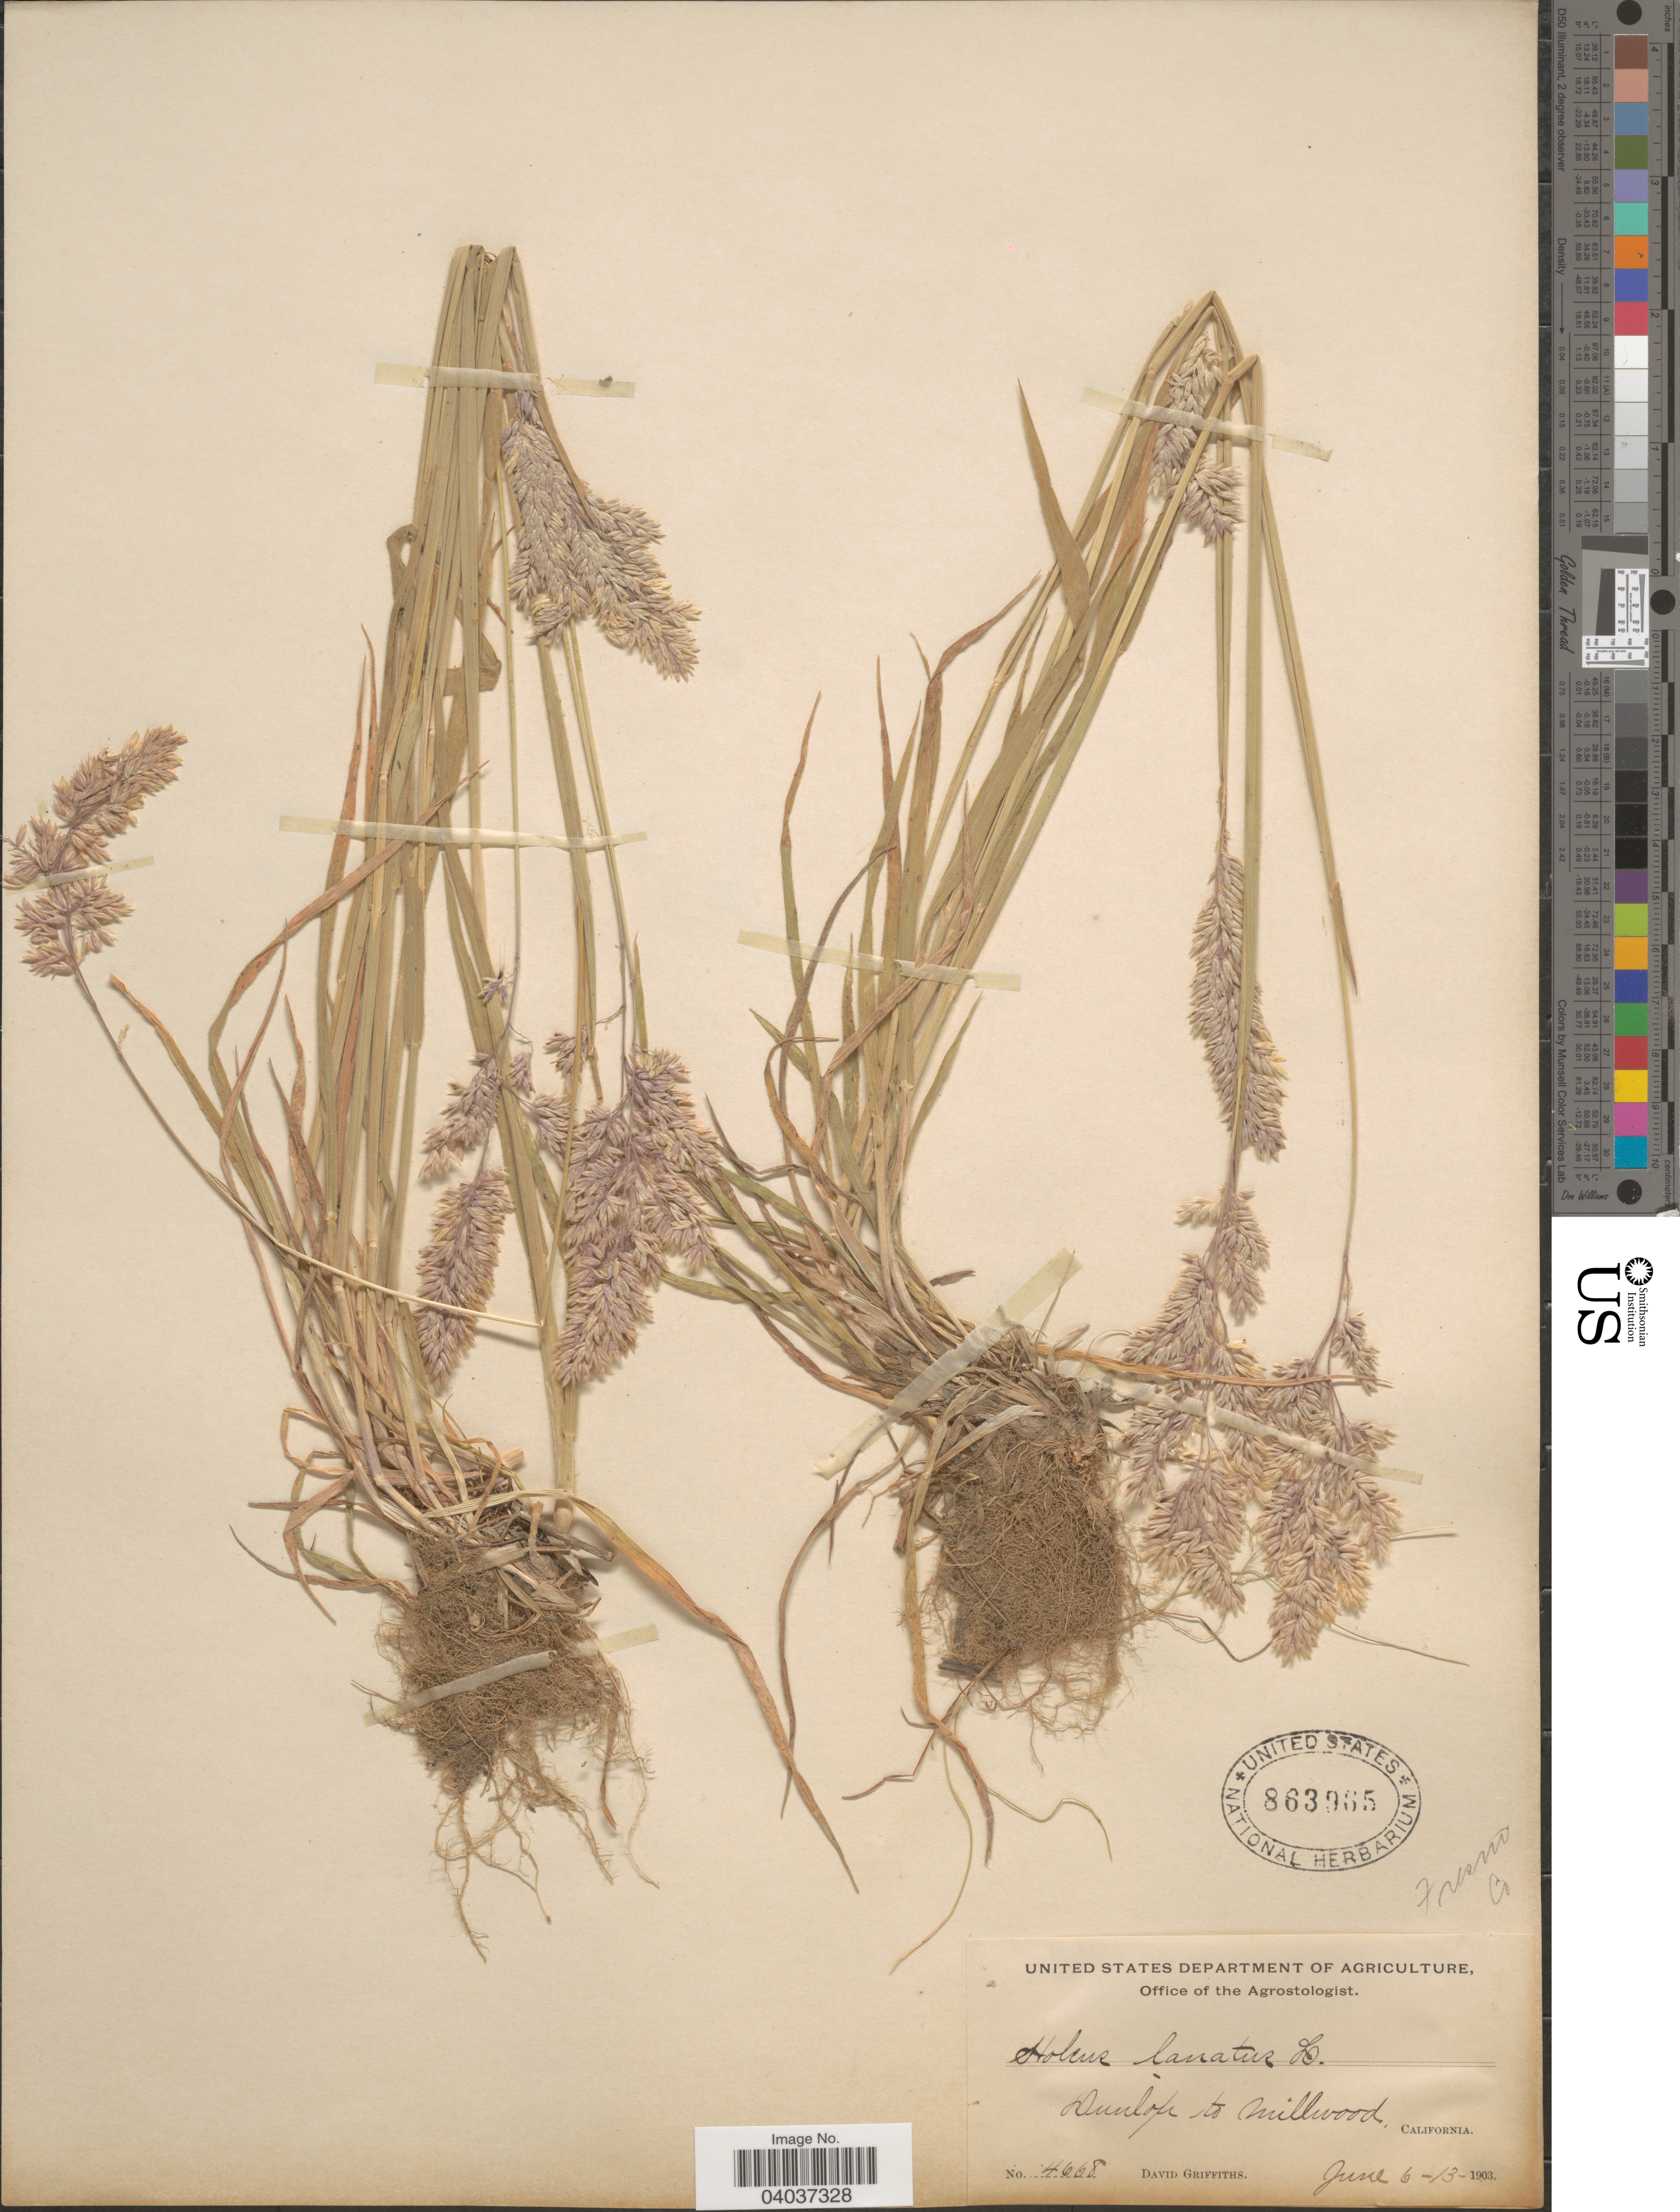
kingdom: Plantae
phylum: Tracheophyta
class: Liliopsida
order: Poales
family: Poaceae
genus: Holcus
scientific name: Holcus lanatus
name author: L.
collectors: D. Griffiths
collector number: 4668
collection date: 1903-06-06/1903-06-13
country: United States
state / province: California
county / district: Fresno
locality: Dunlop to Millwood. Fresno Co.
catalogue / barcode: US 863965